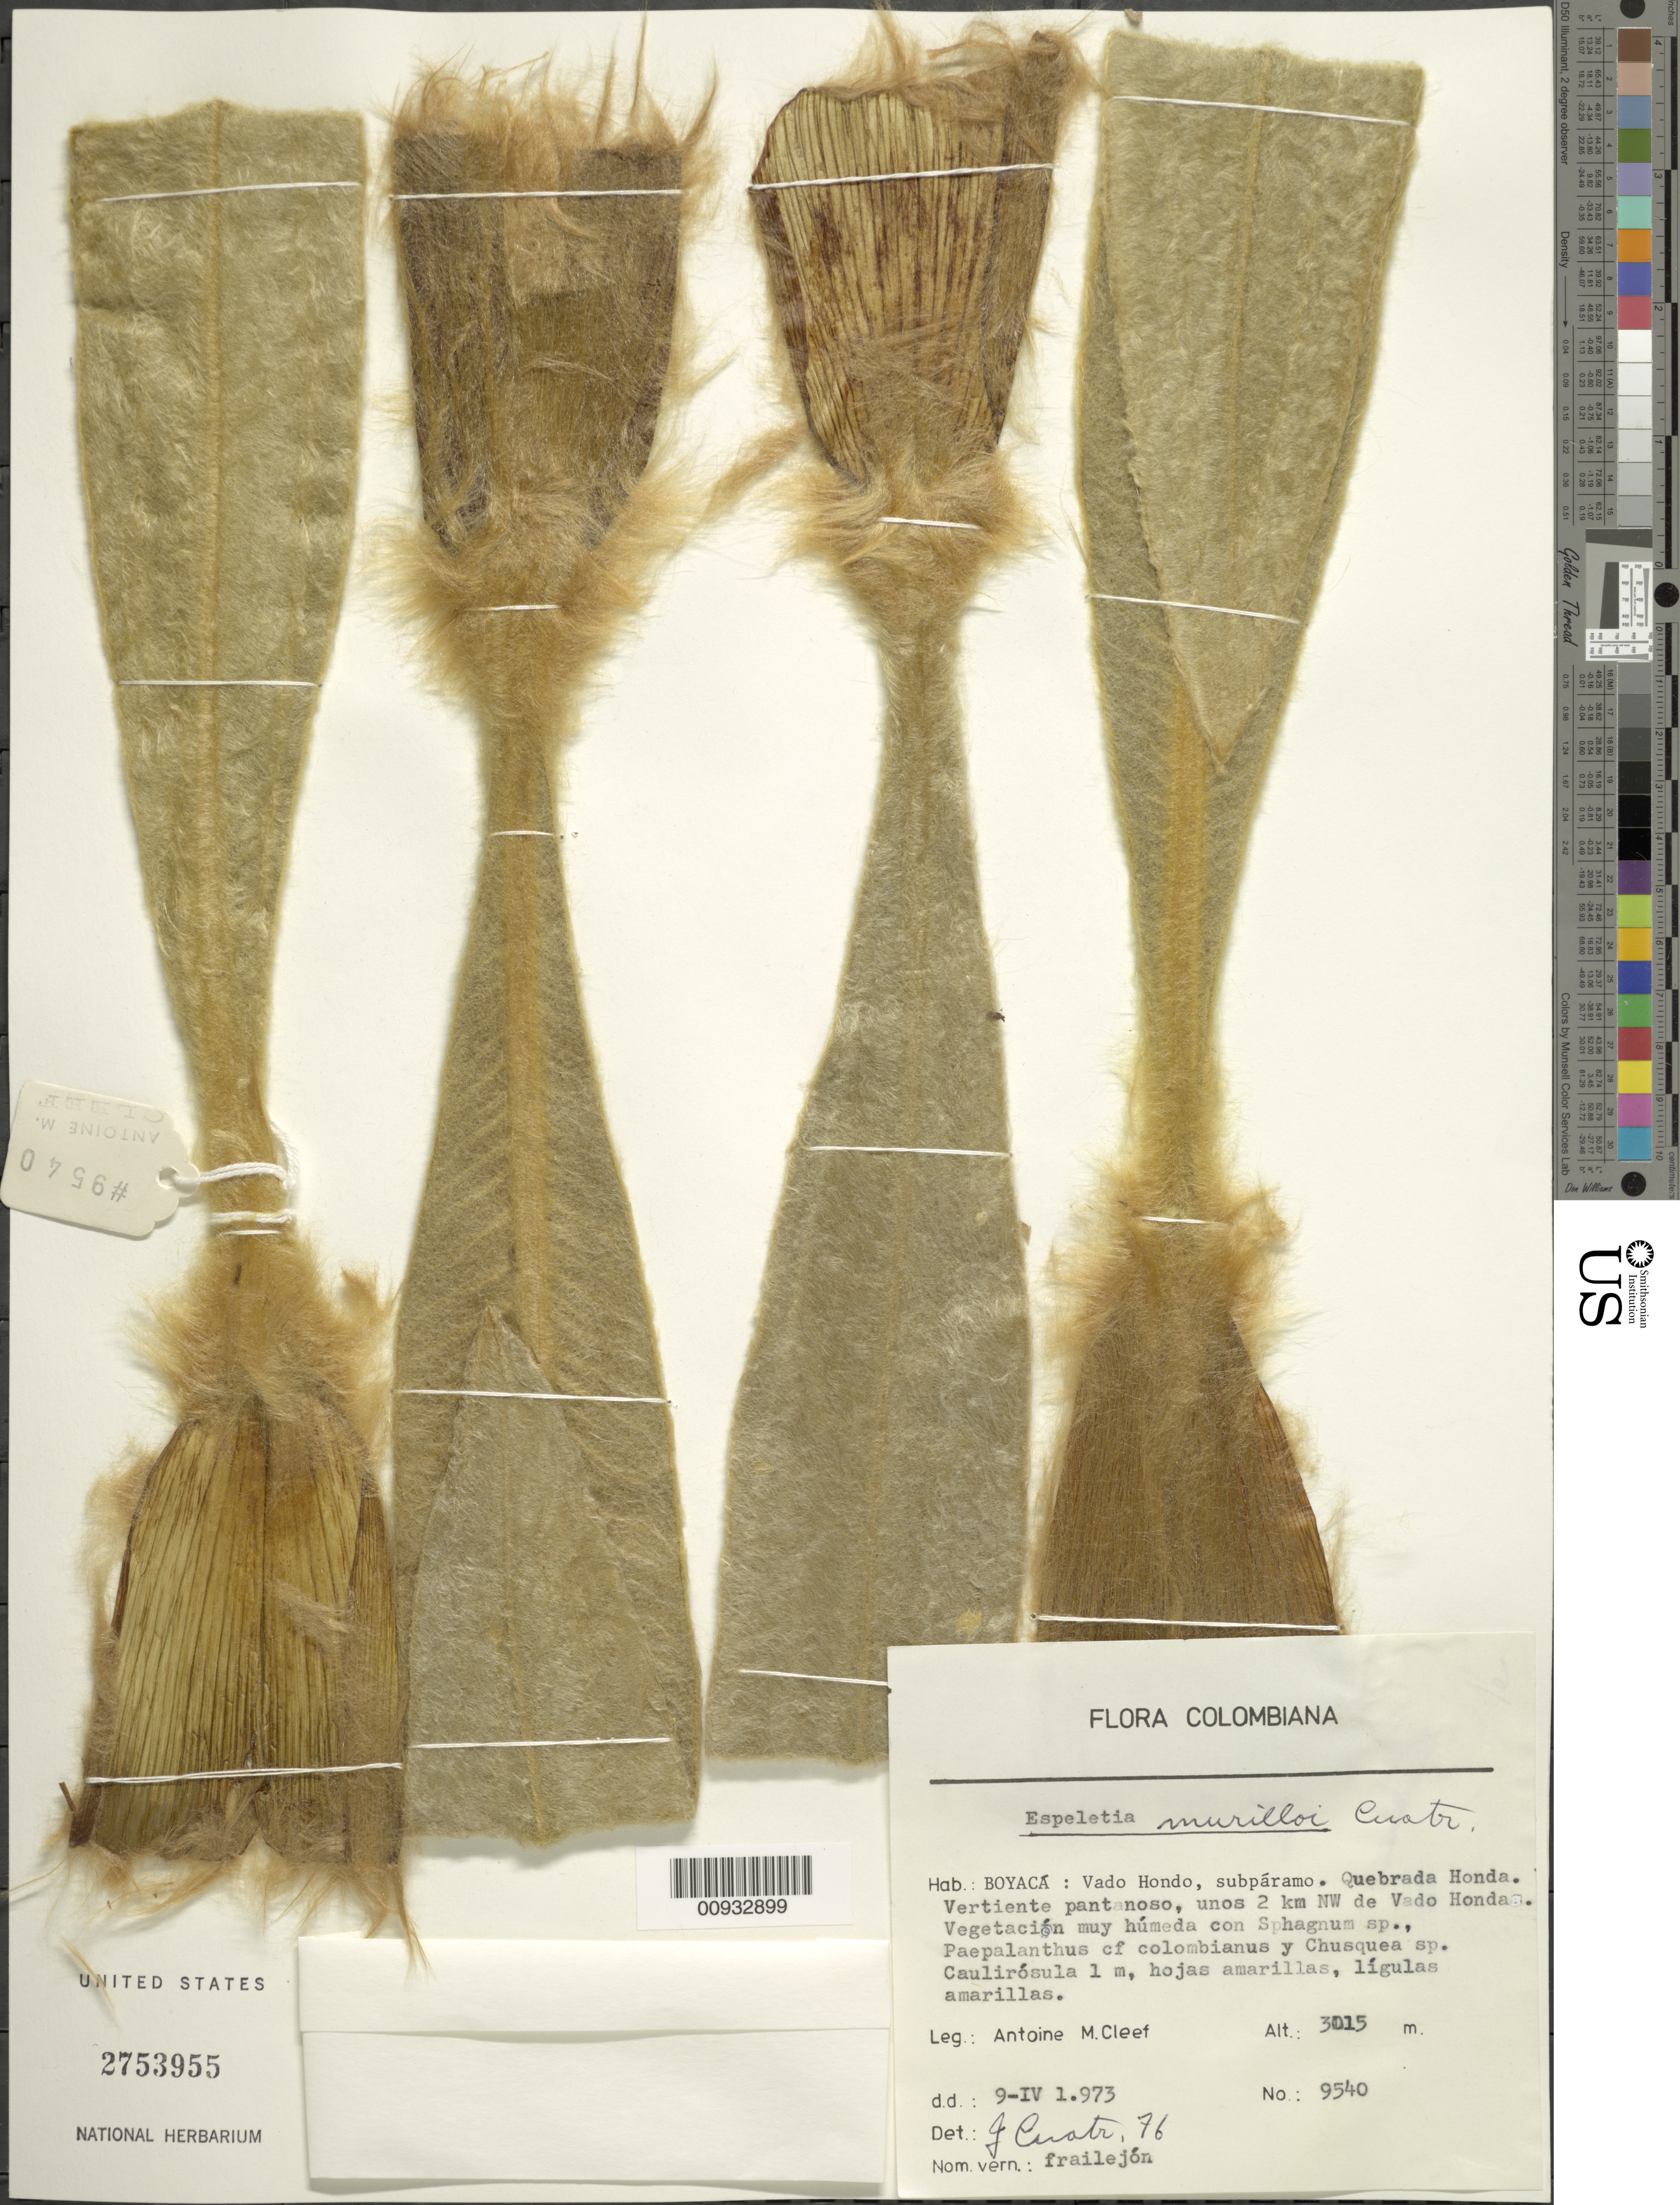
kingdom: Plantae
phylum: Tracheophyta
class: Magnoliopsida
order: Asterales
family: Asteraceae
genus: Espeletia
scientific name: Espeletia murilloi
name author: Cuatrec.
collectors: A. M. Cleef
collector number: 9540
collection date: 1973-04-09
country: Colombia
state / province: Boyacá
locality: Vado Hondo, Quebrada Honda, unos 2 km NW de Vado Honda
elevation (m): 3015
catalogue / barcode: US 2753955